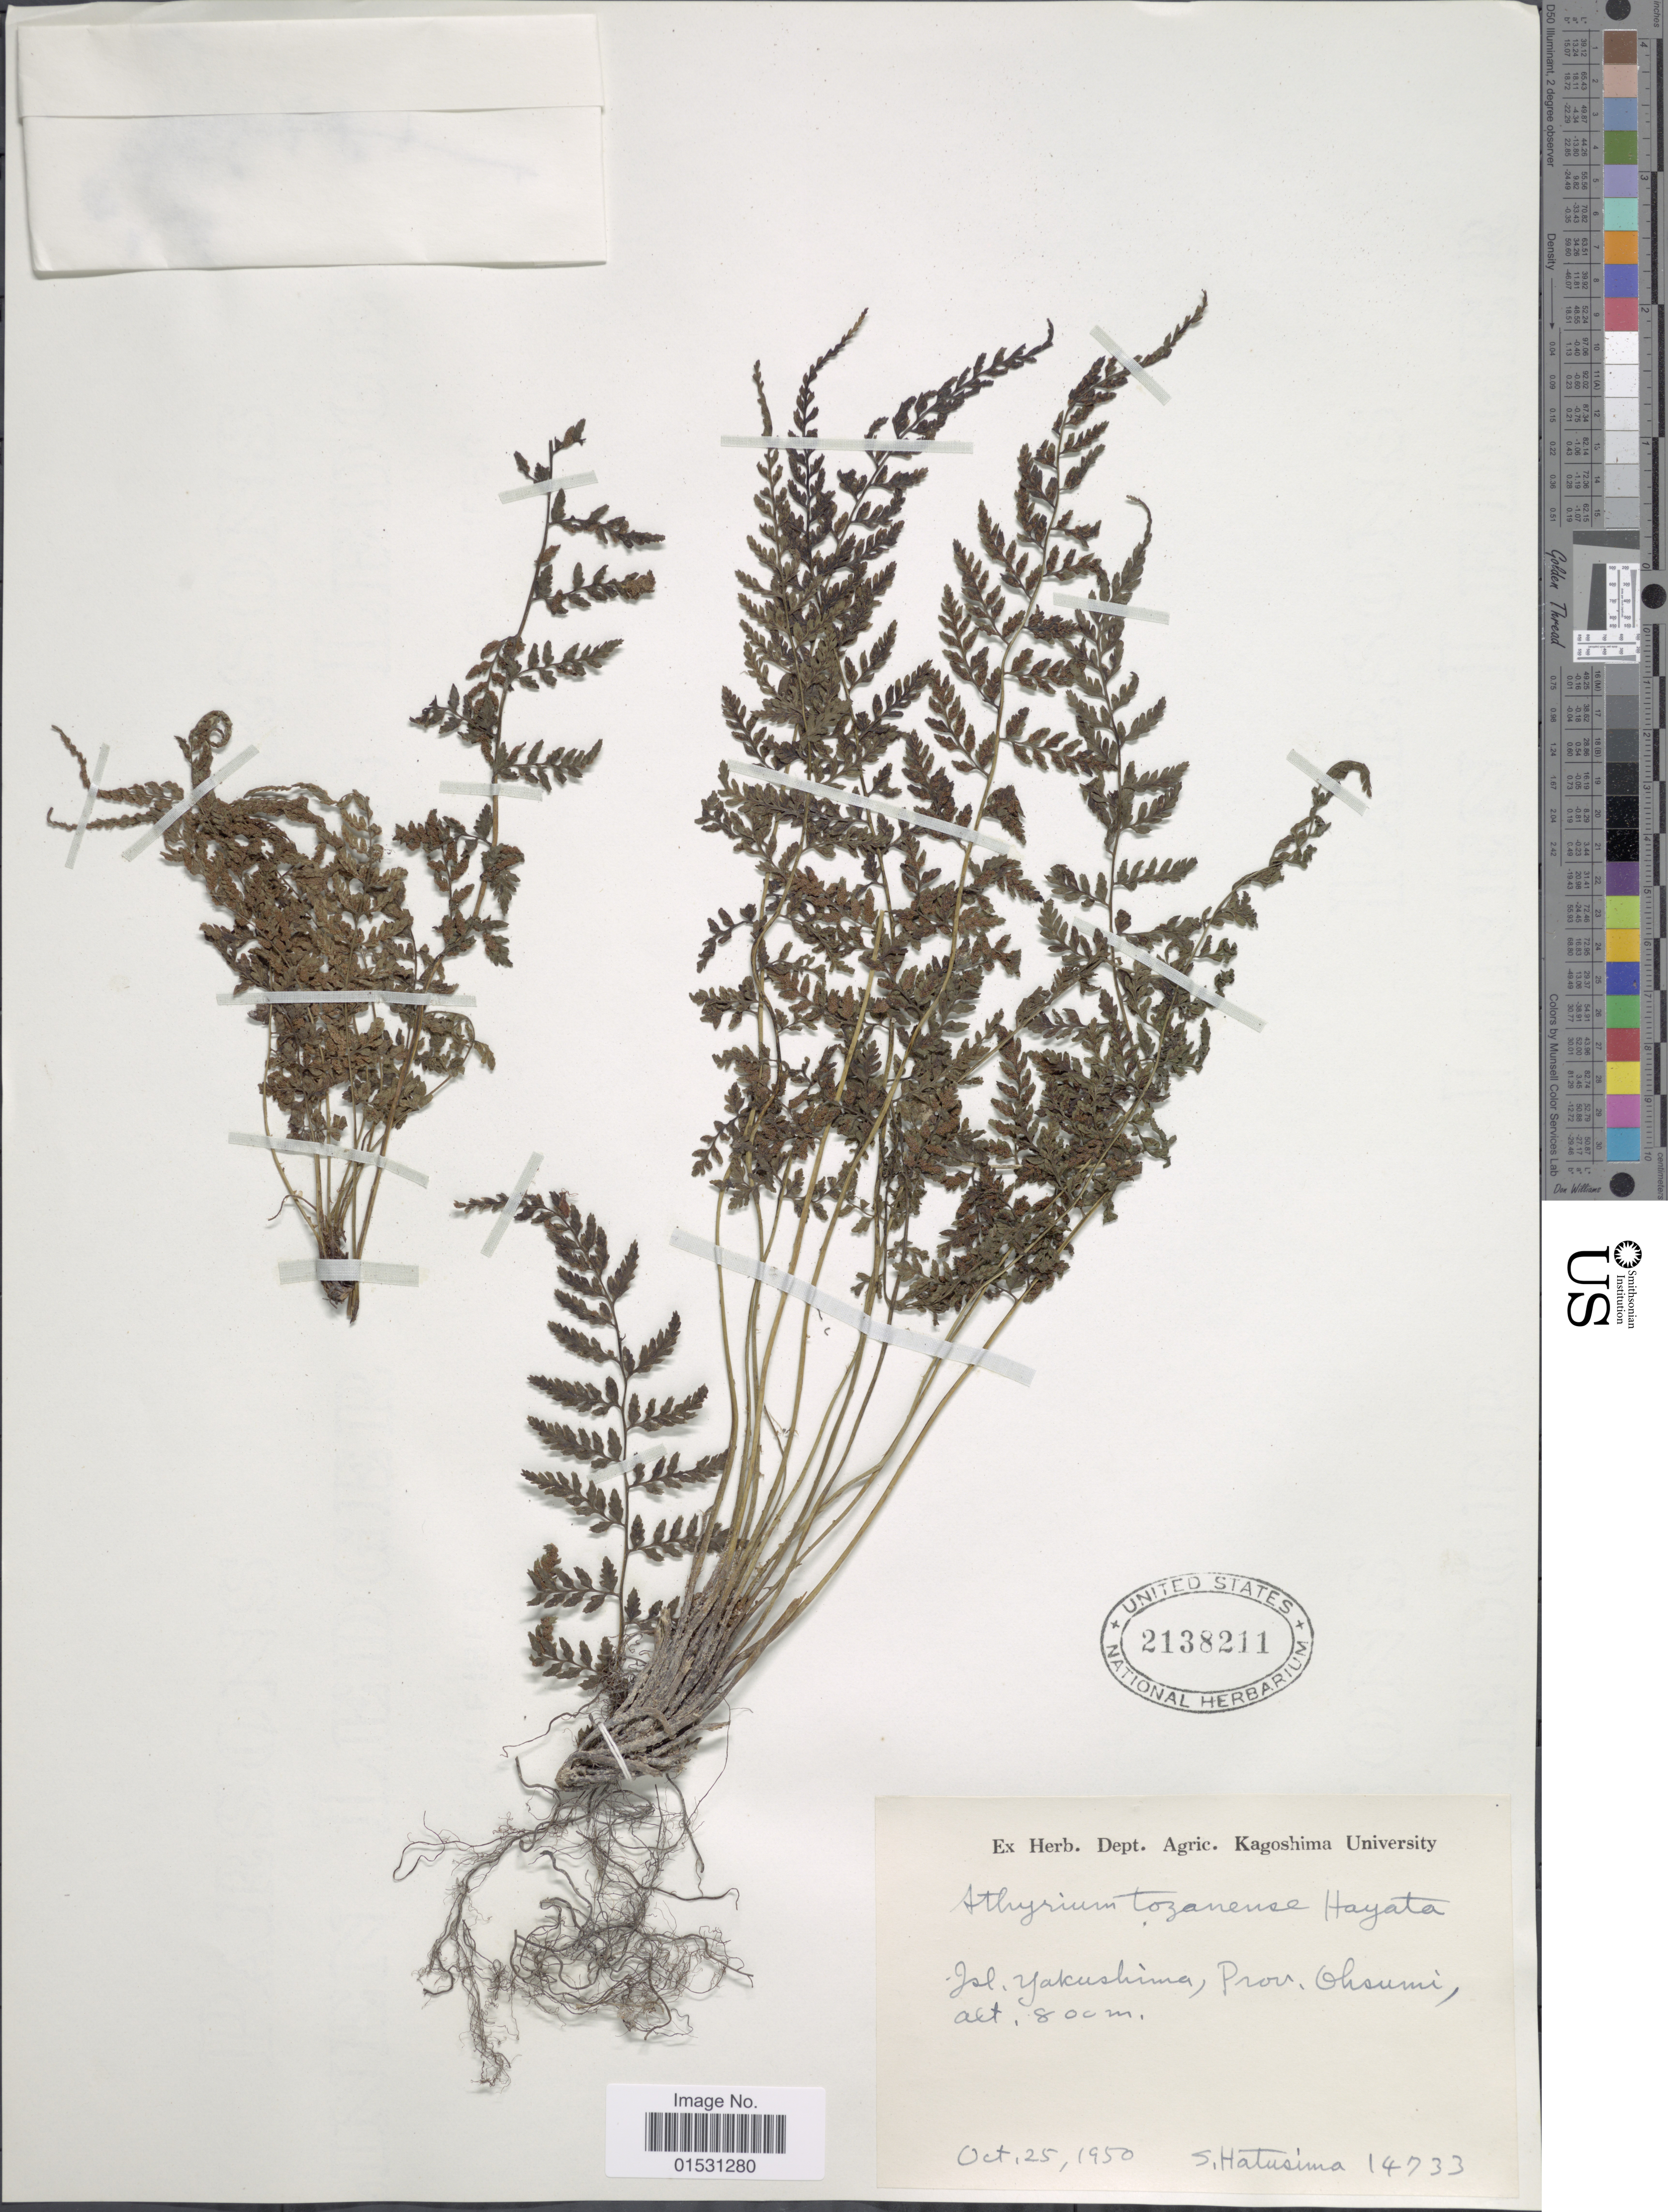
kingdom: Plantae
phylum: Tracheophyta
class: Polypodiopsida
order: Polypodiales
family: Athyriaceae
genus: Athyrium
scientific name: Athyrium tozanense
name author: (Hayata) Hayata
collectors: S. Hatusima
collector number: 14733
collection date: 1950-10-25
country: Japan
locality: Isl. Yakushima, Prov. Ohsumi.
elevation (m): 800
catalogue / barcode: US 2138211